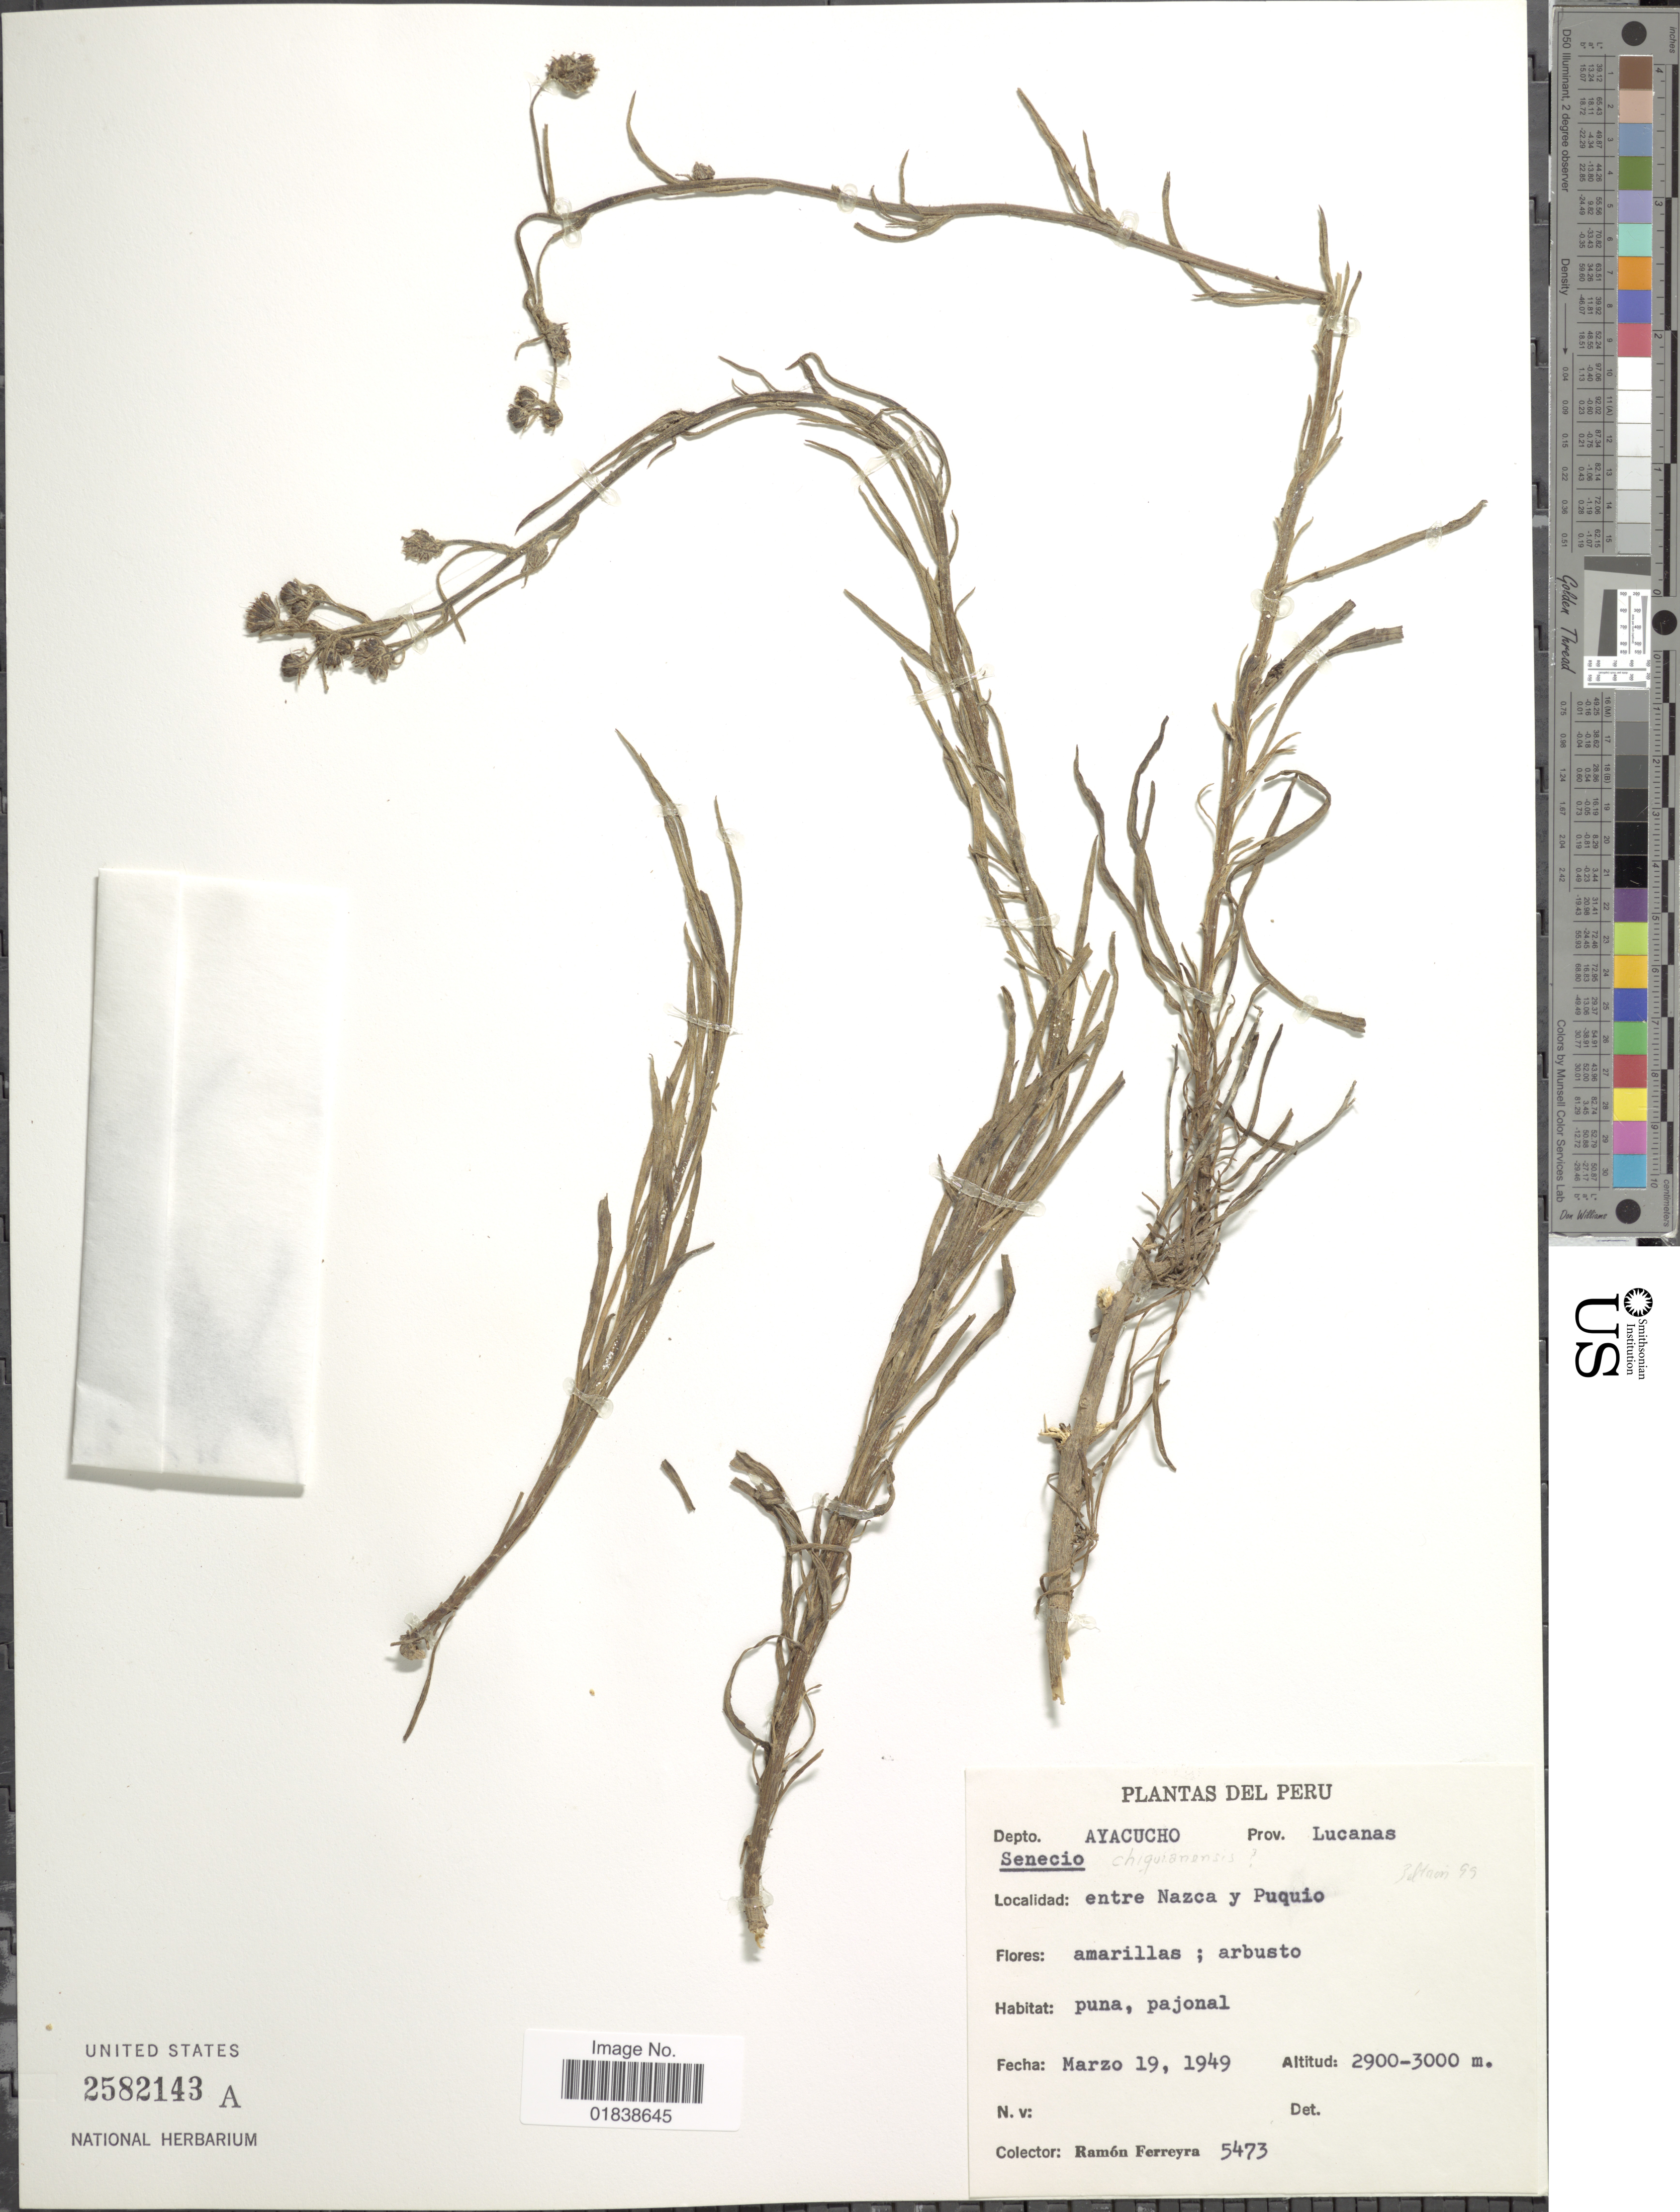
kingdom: Plantae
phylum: Tracheophyta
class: Magnoliopsida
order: Asterales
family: Asteraceae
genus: Senecio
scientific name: Senecio sp.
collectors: R. A. Ferreyra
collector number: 5473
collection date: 1949-03-19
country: Peru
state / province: Ayacucho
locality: Prov. Lucanas, entre Nazca y Puquio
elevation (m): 2900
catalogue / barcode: US 2582143A